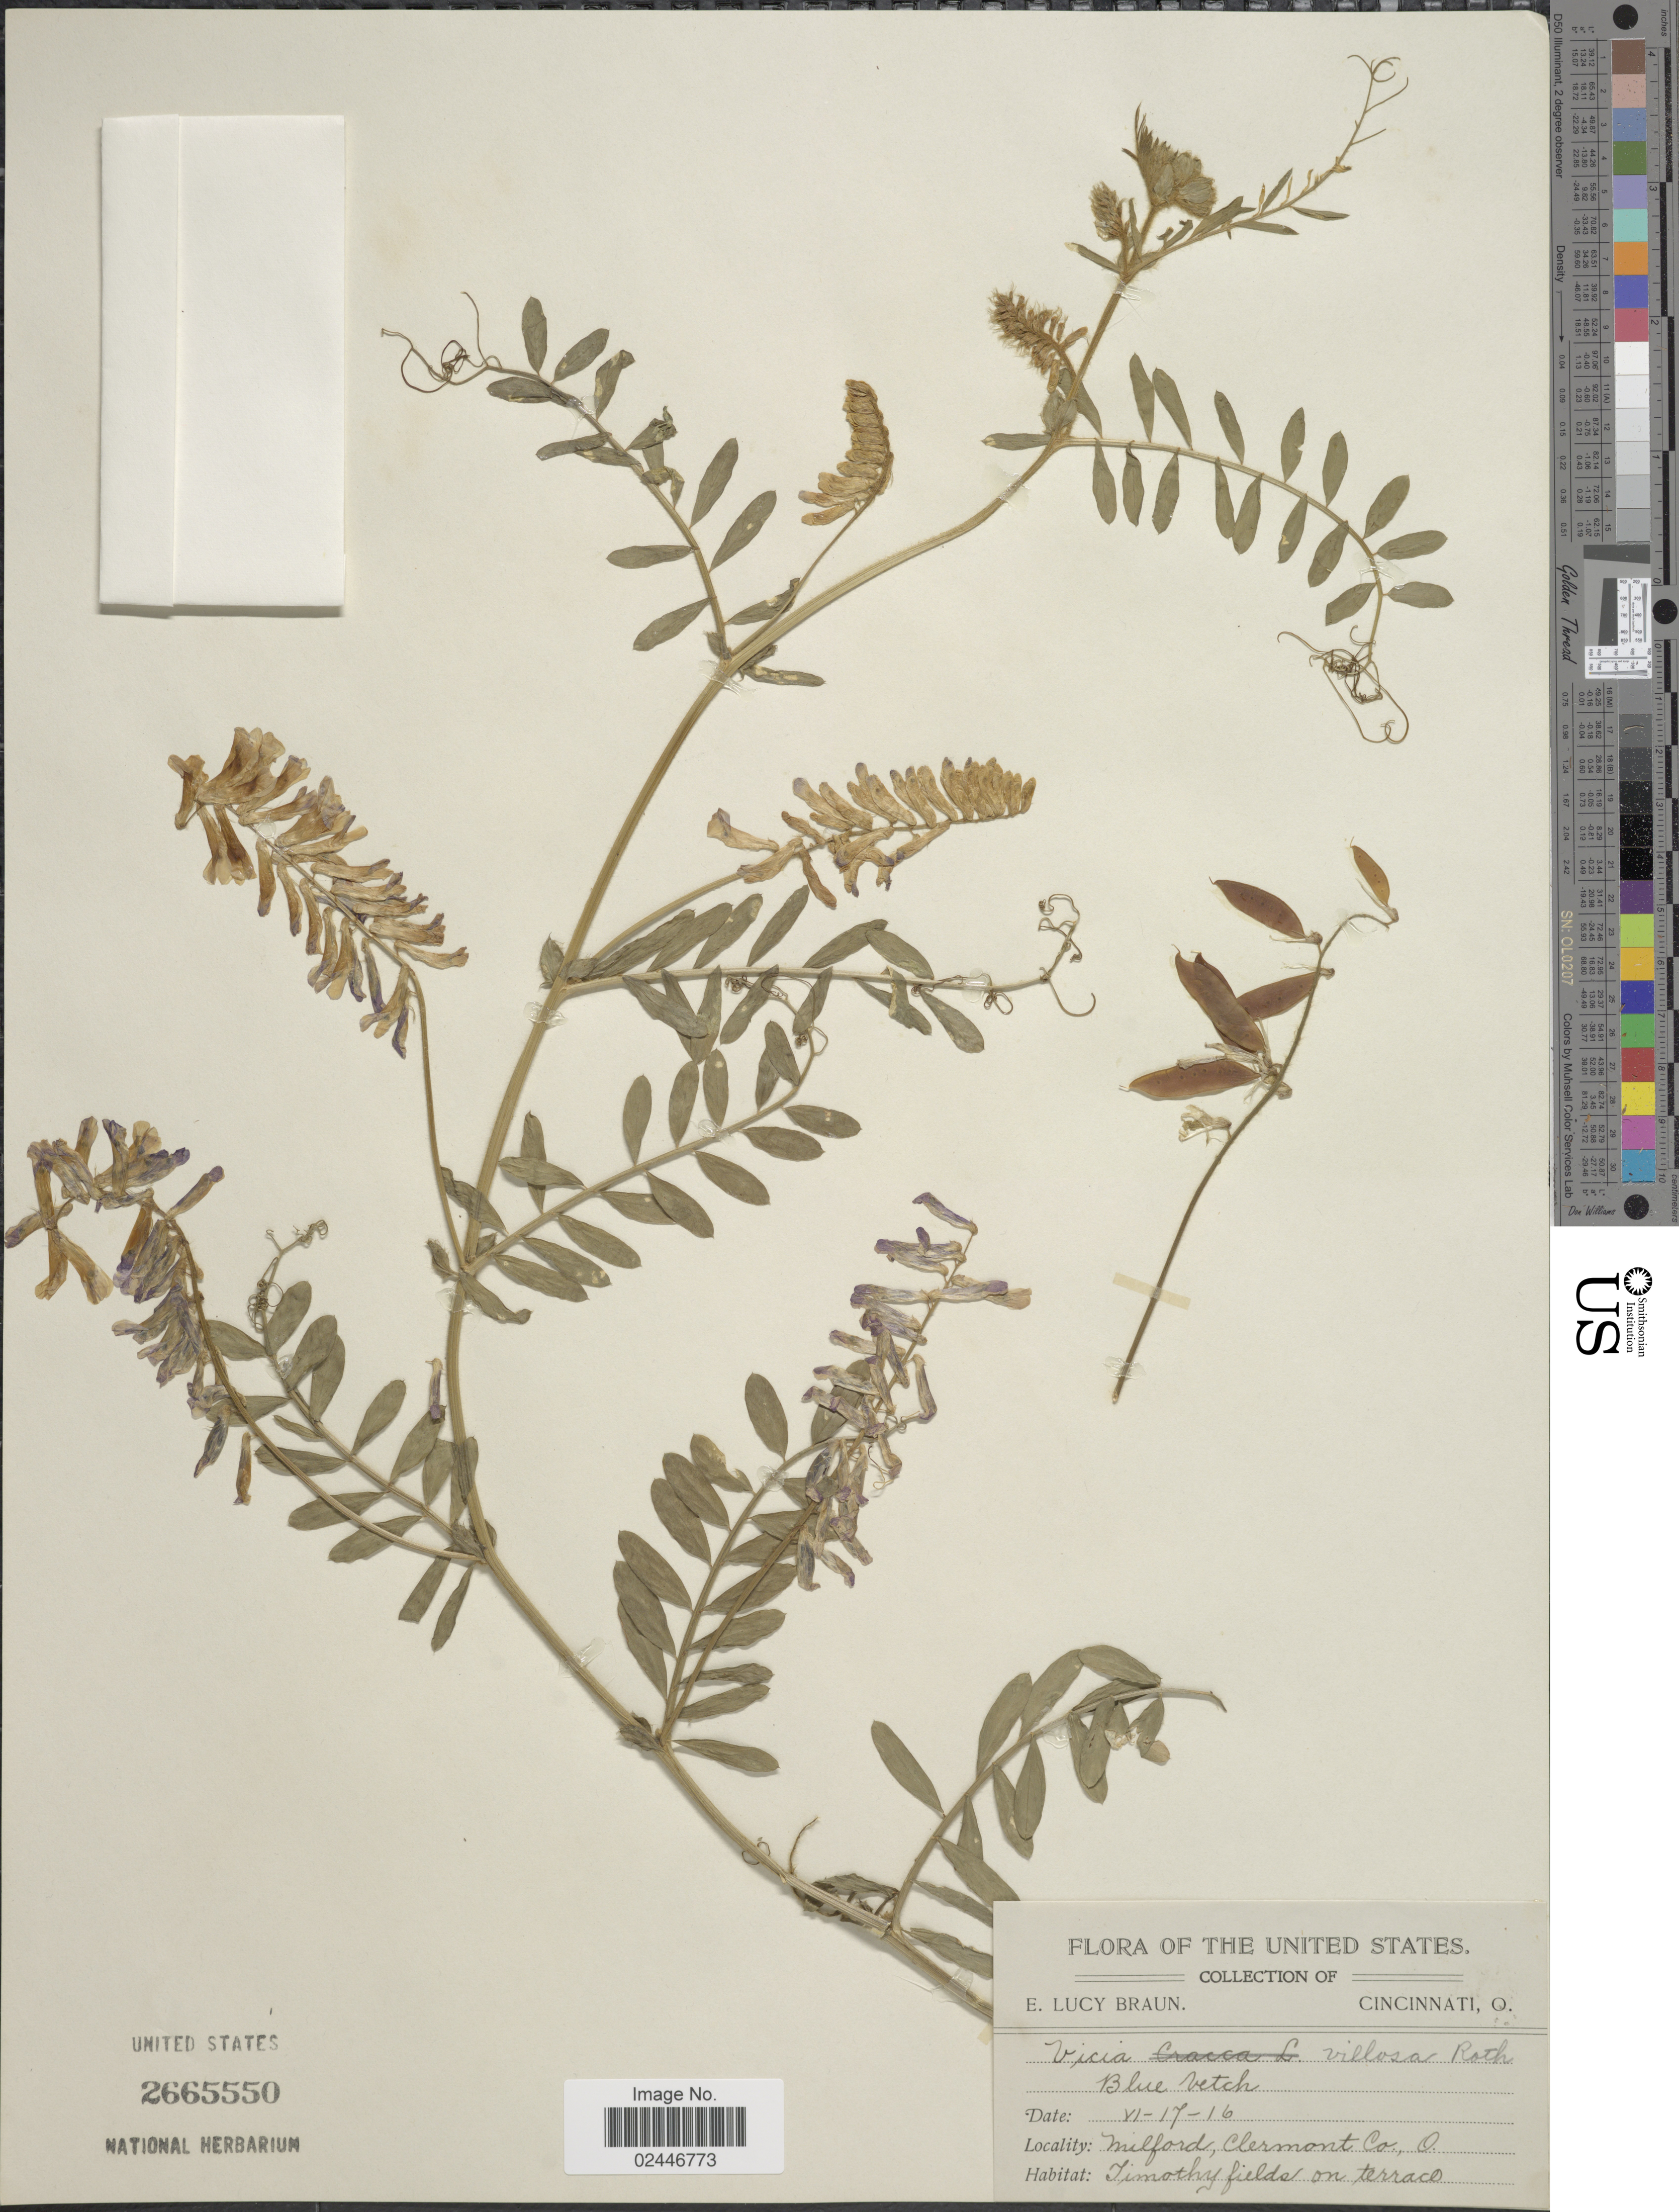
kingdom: Plantae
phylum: Tracheophyta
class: Magnoliopsida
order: Fabales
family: Fabaceae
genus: Vicia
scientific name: Vicia villosa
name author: Roth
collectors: E. L. Braun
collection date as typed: Transcribed d/m/y: 17/6/16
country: United States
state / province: Ohio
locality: Milford, Clermont Co., Timothy fields on terrace.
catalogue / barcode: US 2665550